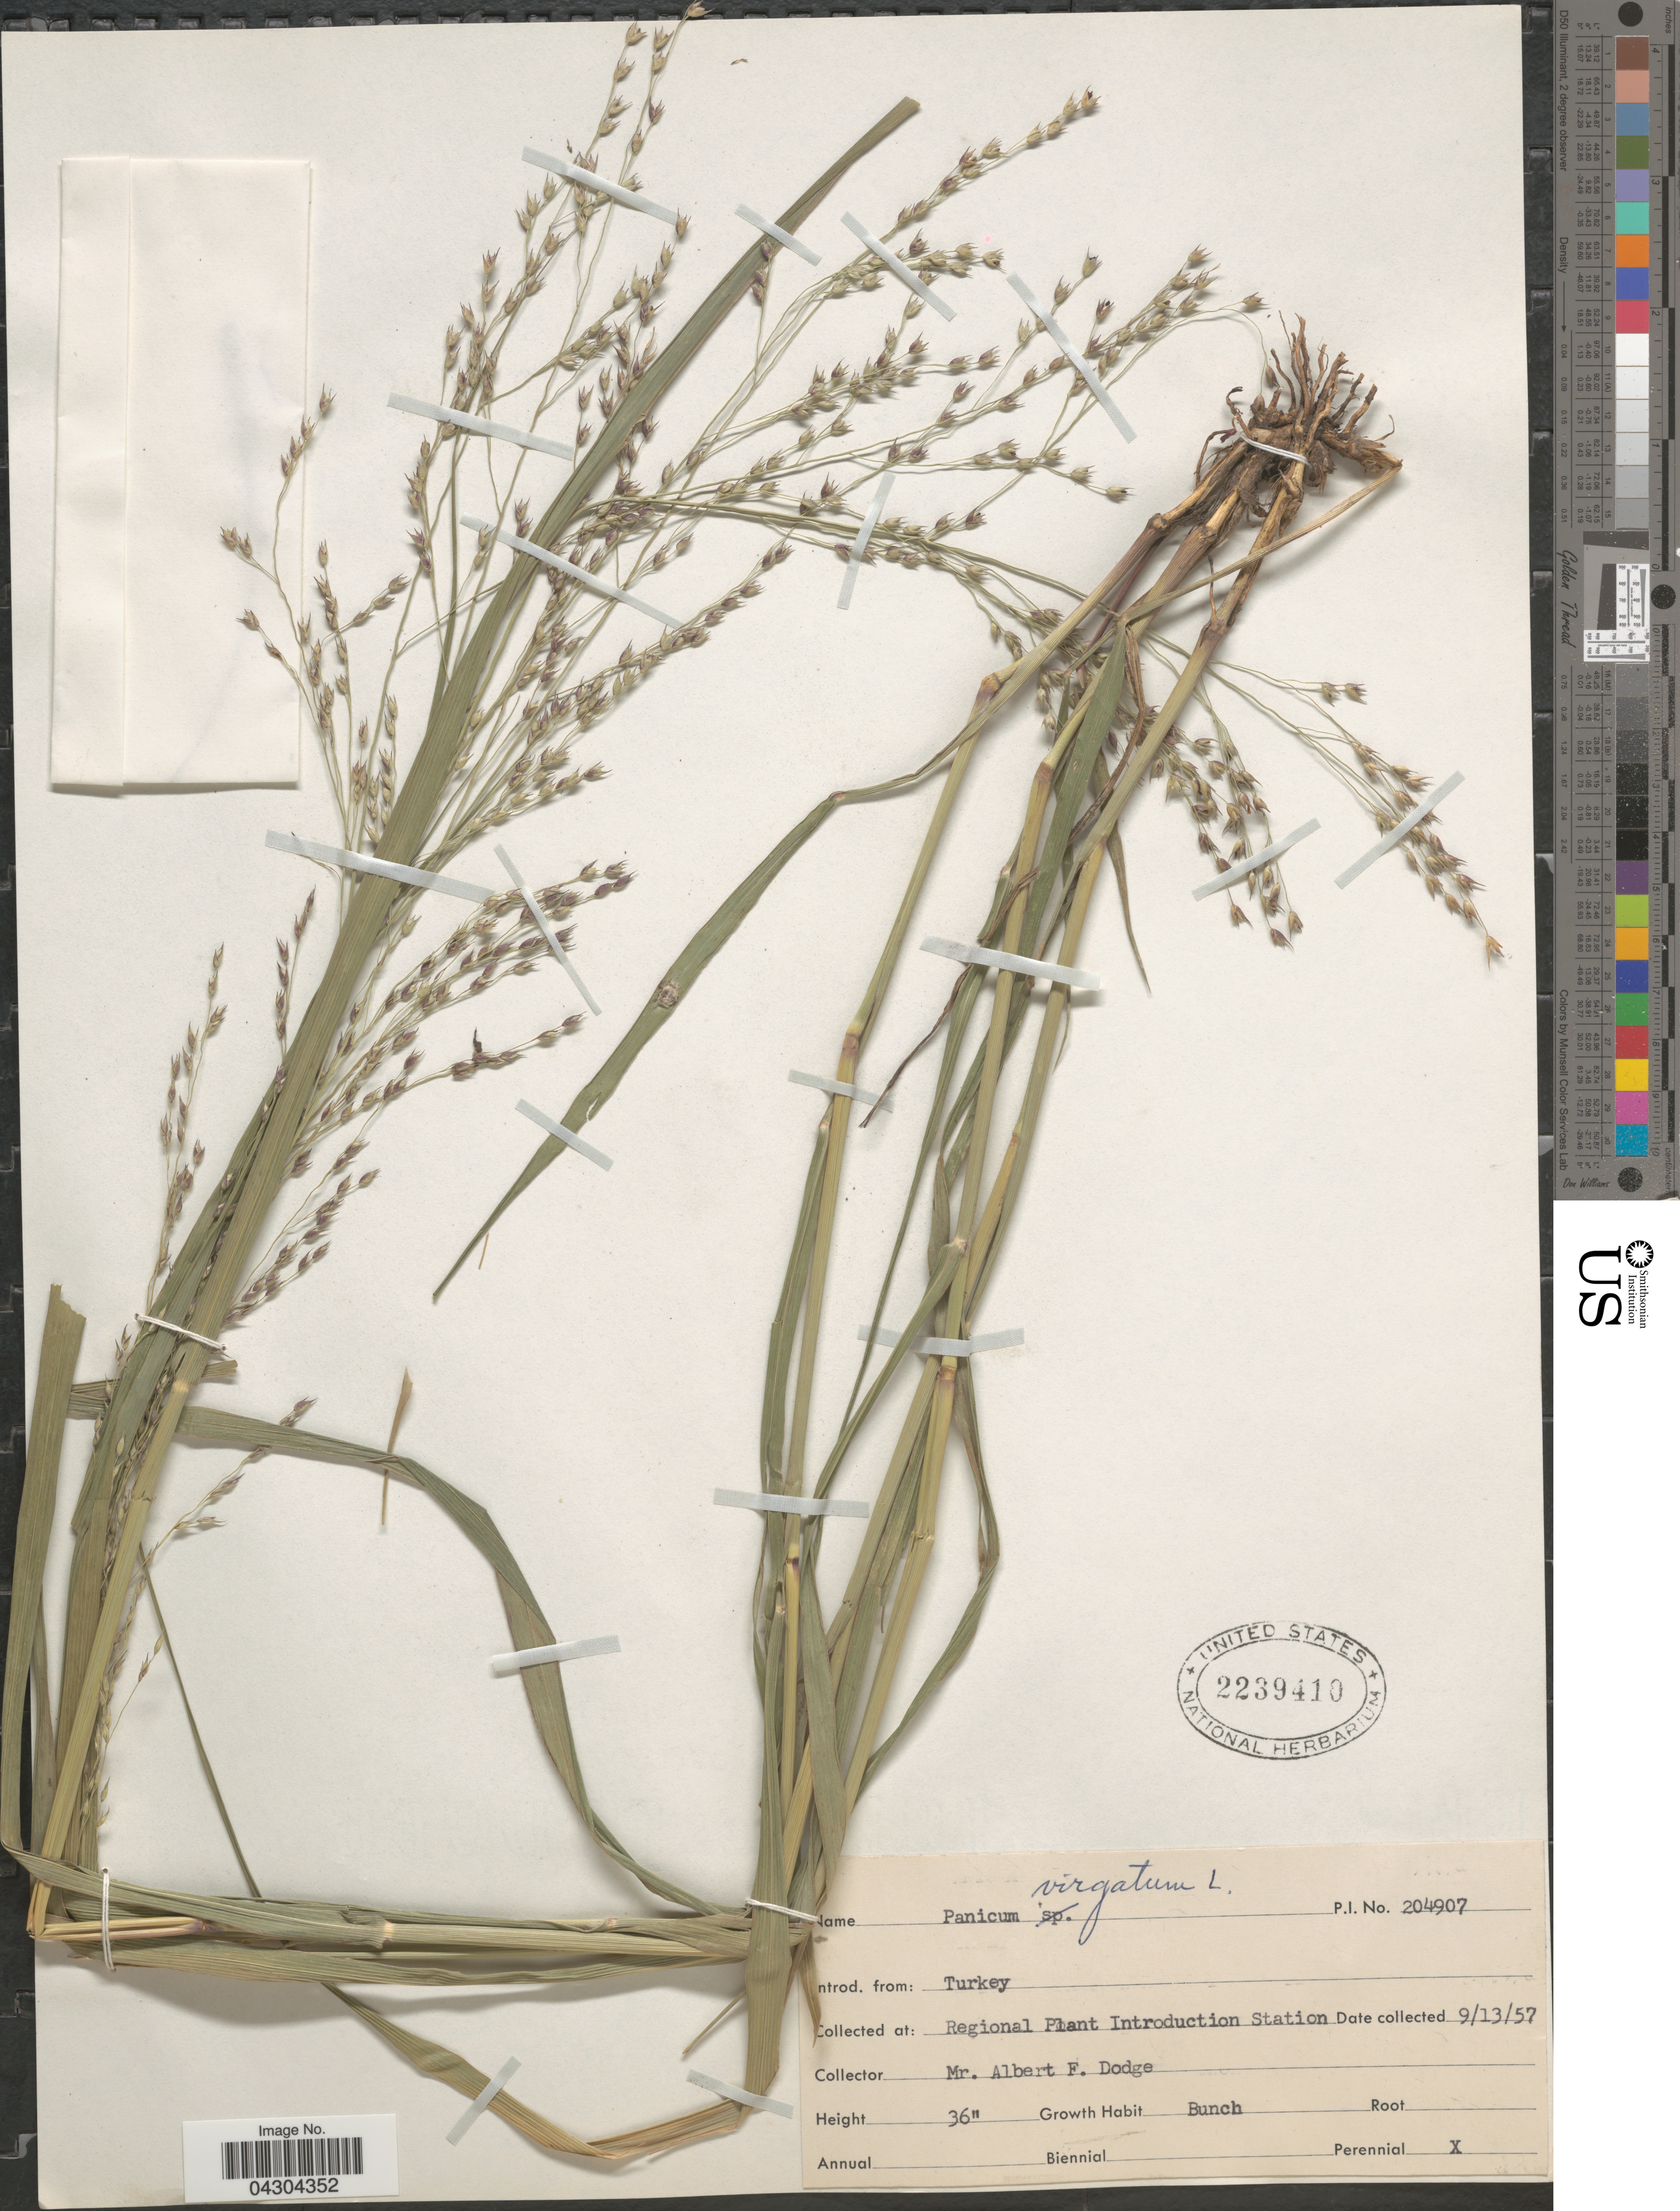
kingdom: Plantae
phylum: Tracheophyta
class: Liliopsida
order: Poales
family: Poaceae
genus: Panicum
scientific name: Panicum virgatum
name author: L.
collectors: A. Dodge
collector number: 204907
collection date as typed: Transcribed d/m/y: 13/9/57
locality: Regional Plant Introduction Station.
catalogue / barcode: US 2239410